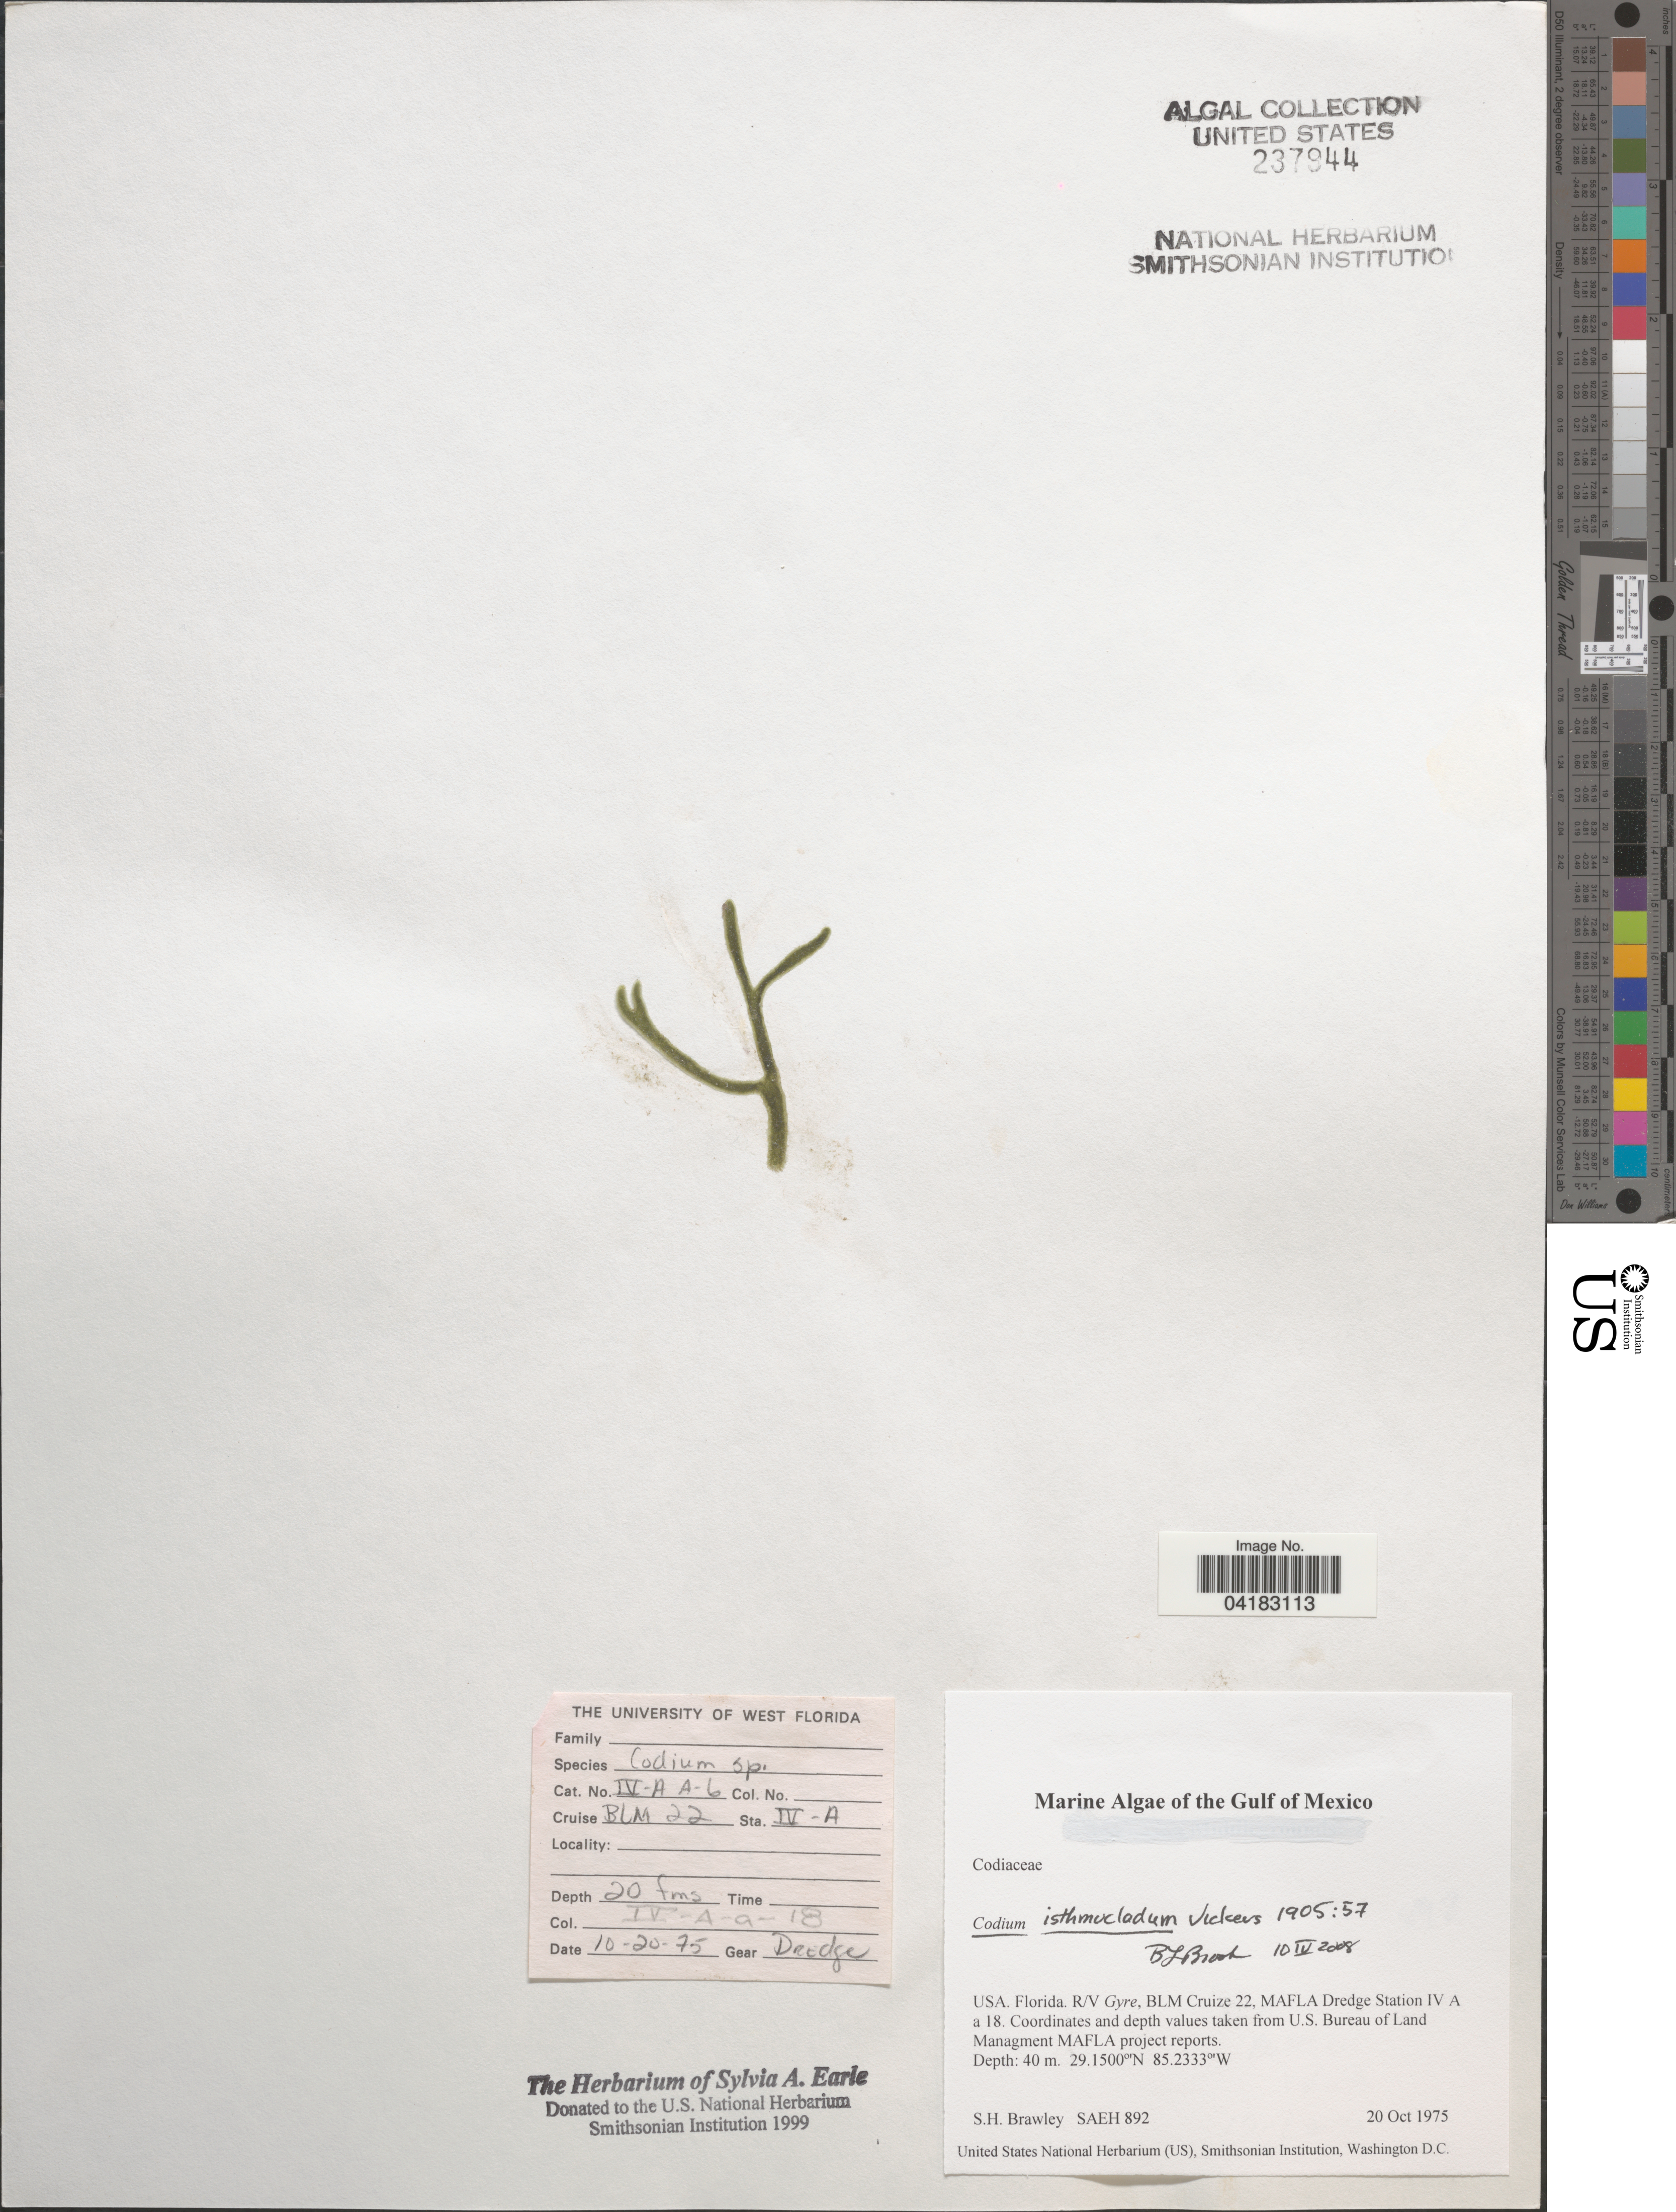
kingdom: Plantae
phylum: Chlorophyta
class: Ulvophyceae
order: Bryopsidales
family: Codiaceae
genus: Codium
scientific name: Codium sp.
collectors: S. Brawley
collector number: SAEH892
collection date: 1975-10-20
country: United States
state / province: Florida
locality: Gulf of Mexico. R/V Gyre, BLM Cruize 22, MAFLA Dredge Station IV A a 18.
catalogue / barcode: US 237944